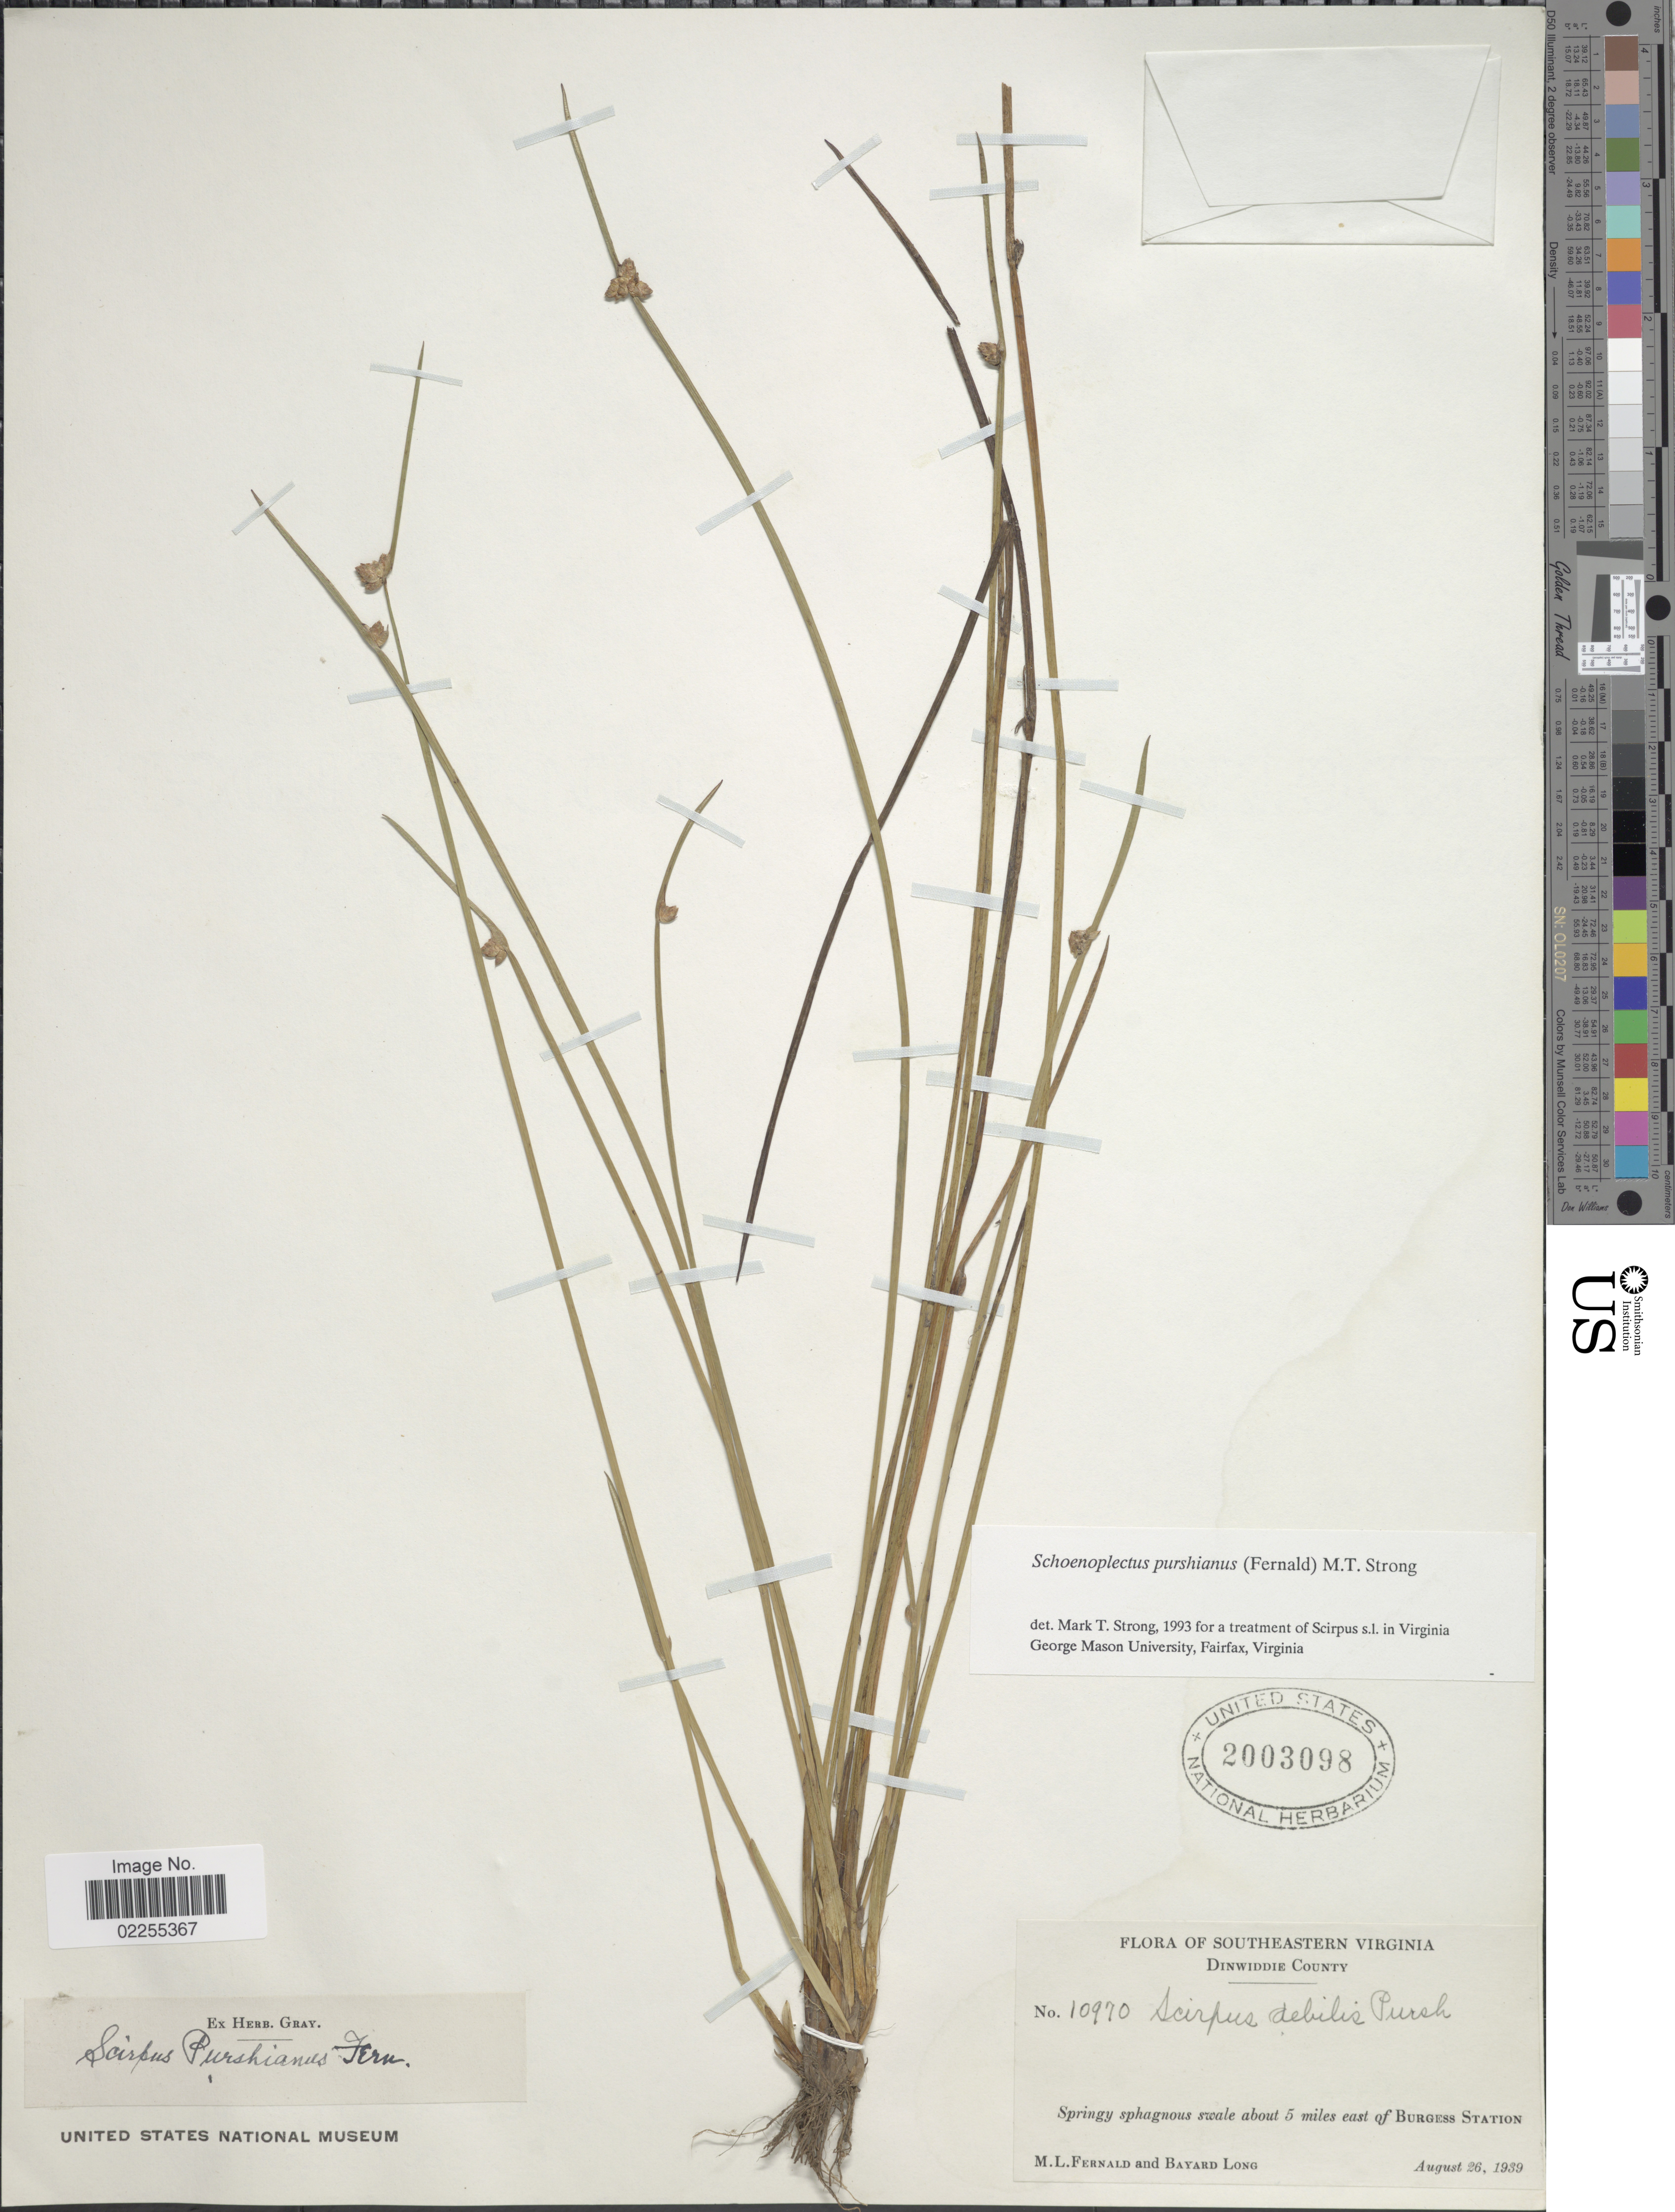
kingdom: Plantae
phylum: Tracheophyta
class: Liliopsida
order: Poales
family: Cyperaceae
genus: Schoenoplectus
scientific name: Schoenoplectus purshianus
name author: (Fernald) M.T. Strong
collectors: M. L. Fernald & B. Long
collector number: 1970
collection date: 1939-08-26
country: United States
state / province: Virginia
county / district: Dinwiddie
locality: Southeastern Virginia, Dinwiddie County, Springy sphagnous swale about 5 miles east of Burgess Station.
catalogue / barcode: US 2003098